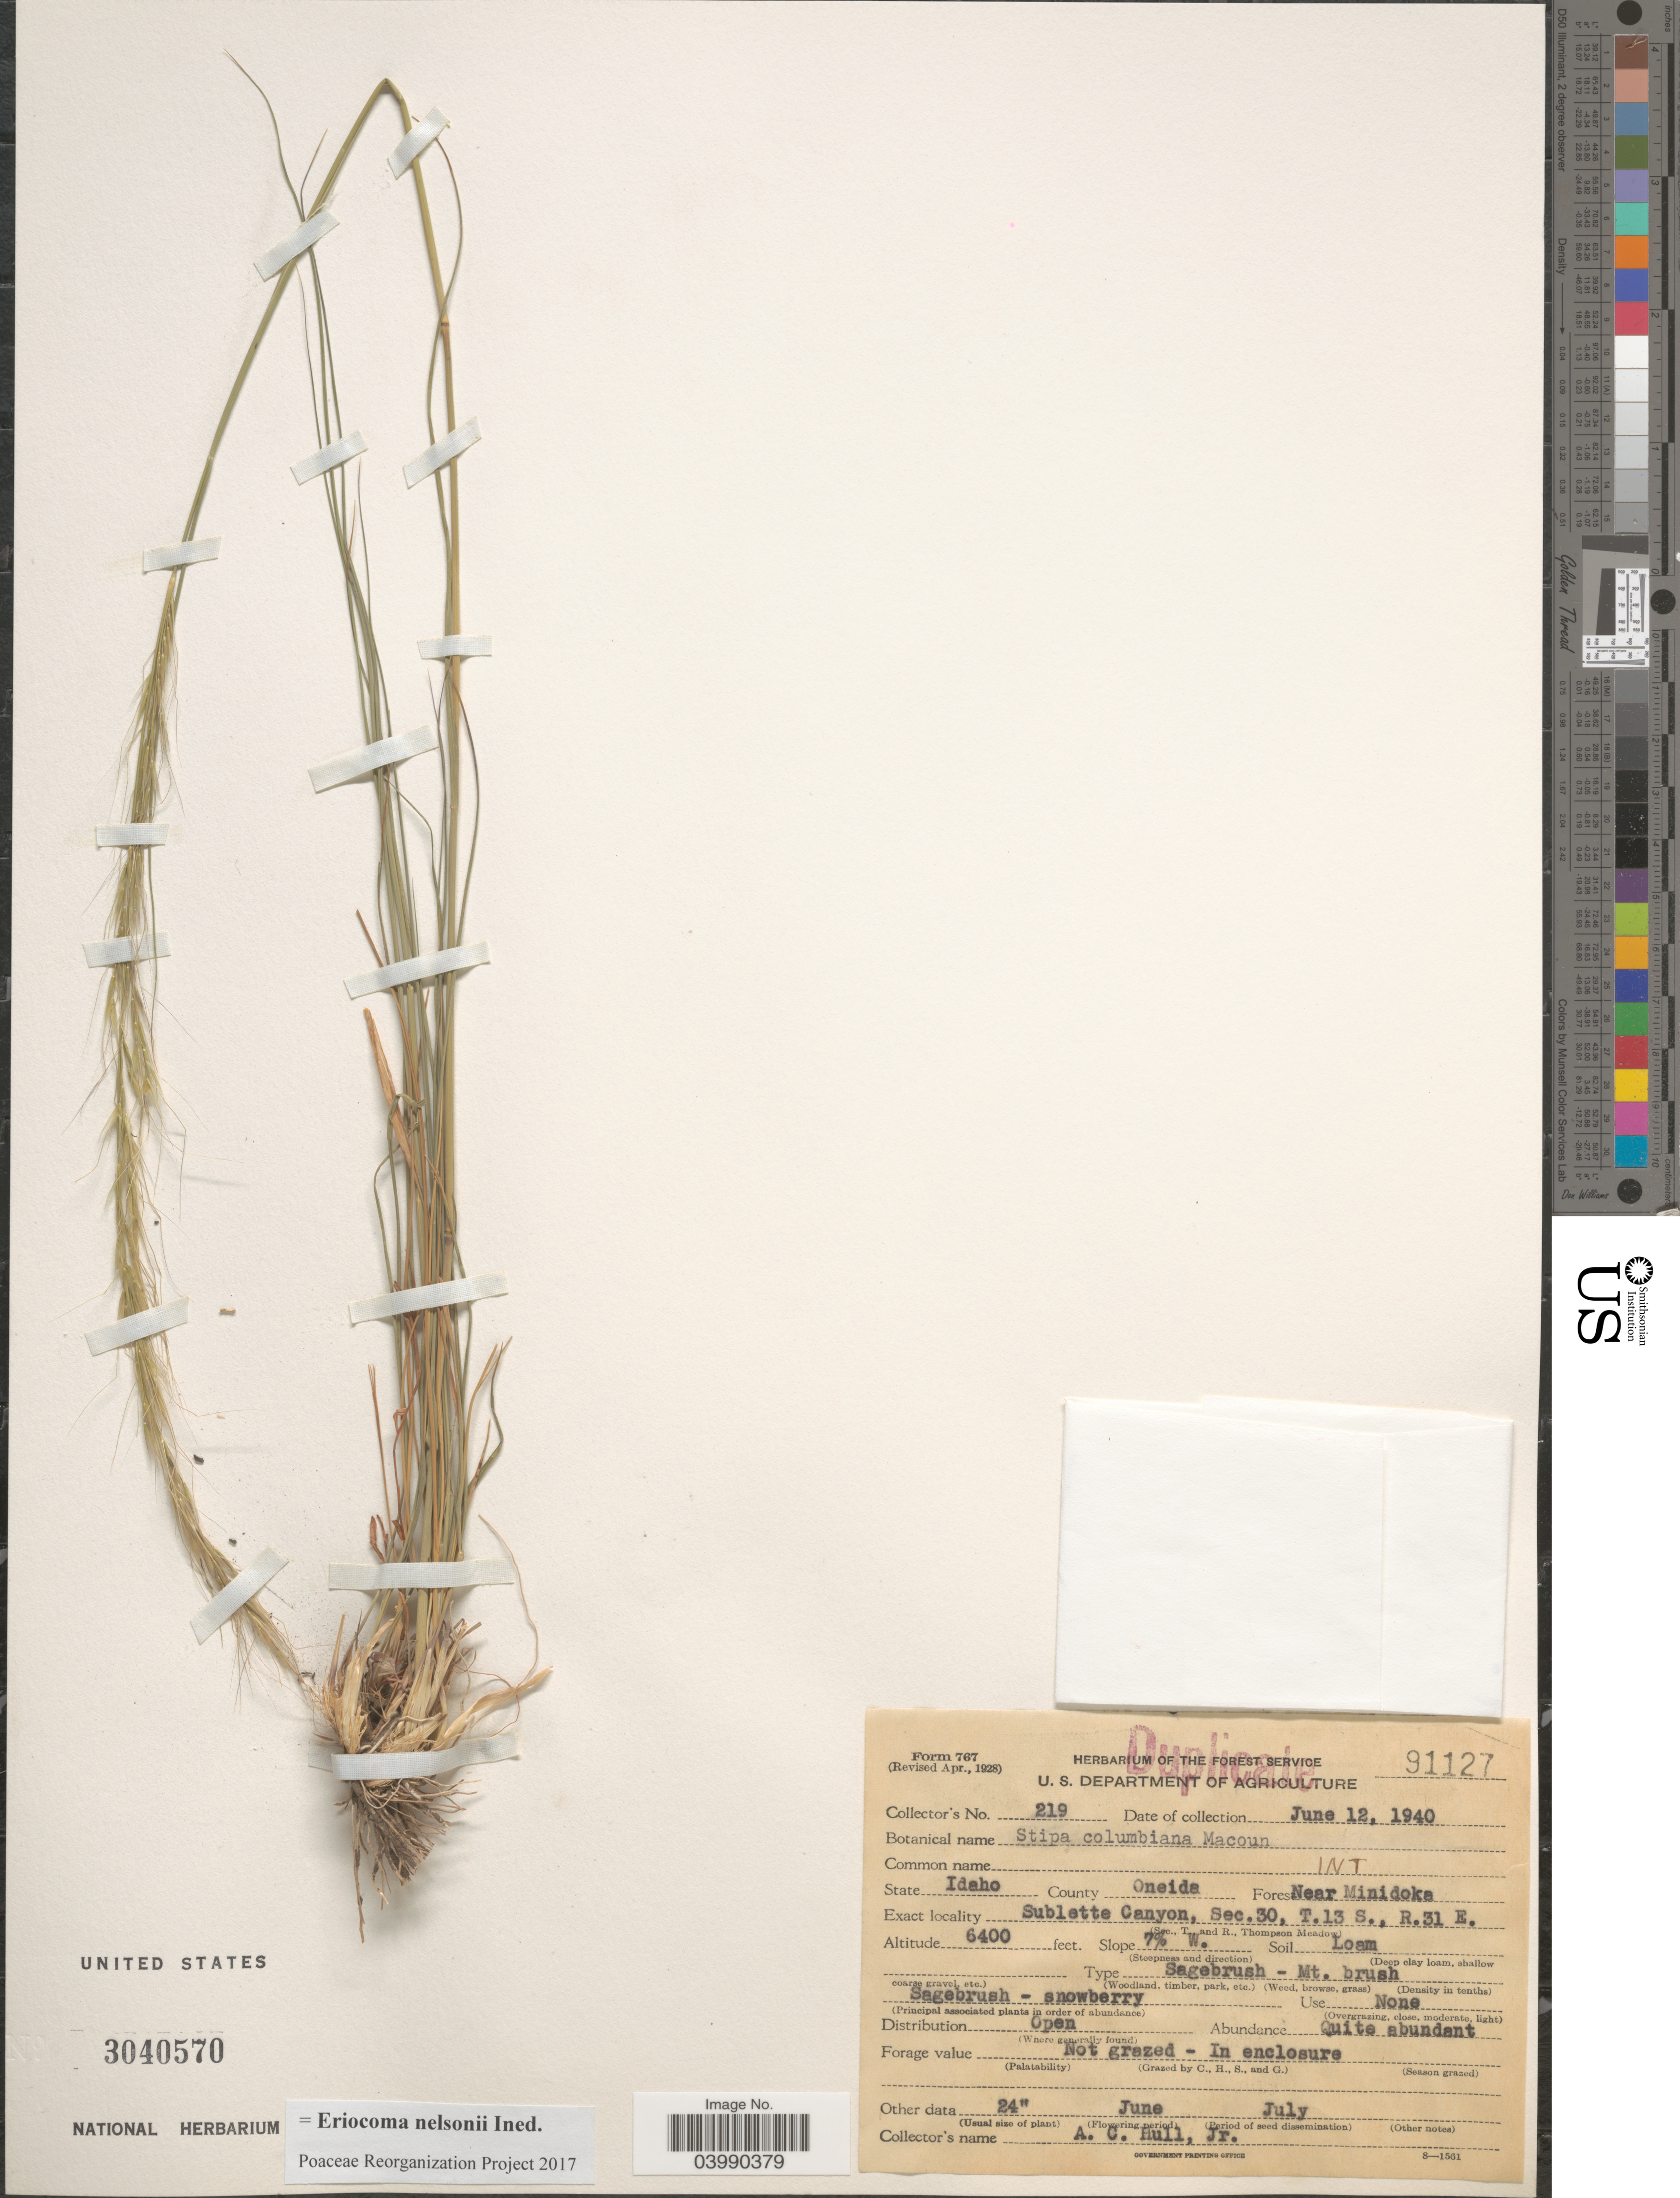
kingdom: Plantae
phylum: Tracheophyta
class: Liliopsida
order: Poales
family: Poaceae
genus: Eriocoma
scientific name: Eriocoma nelsonii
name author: (Scribn.) Romasch.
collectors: A. Hull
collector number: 219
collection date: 1940-06-12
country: United States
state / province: Idaho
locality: County Oneida. Forest Near Minidoka. Sublette Canyon, Sec. 30, T. 13 S., R. 31 E.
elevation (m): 1951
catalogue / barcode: US 3040570